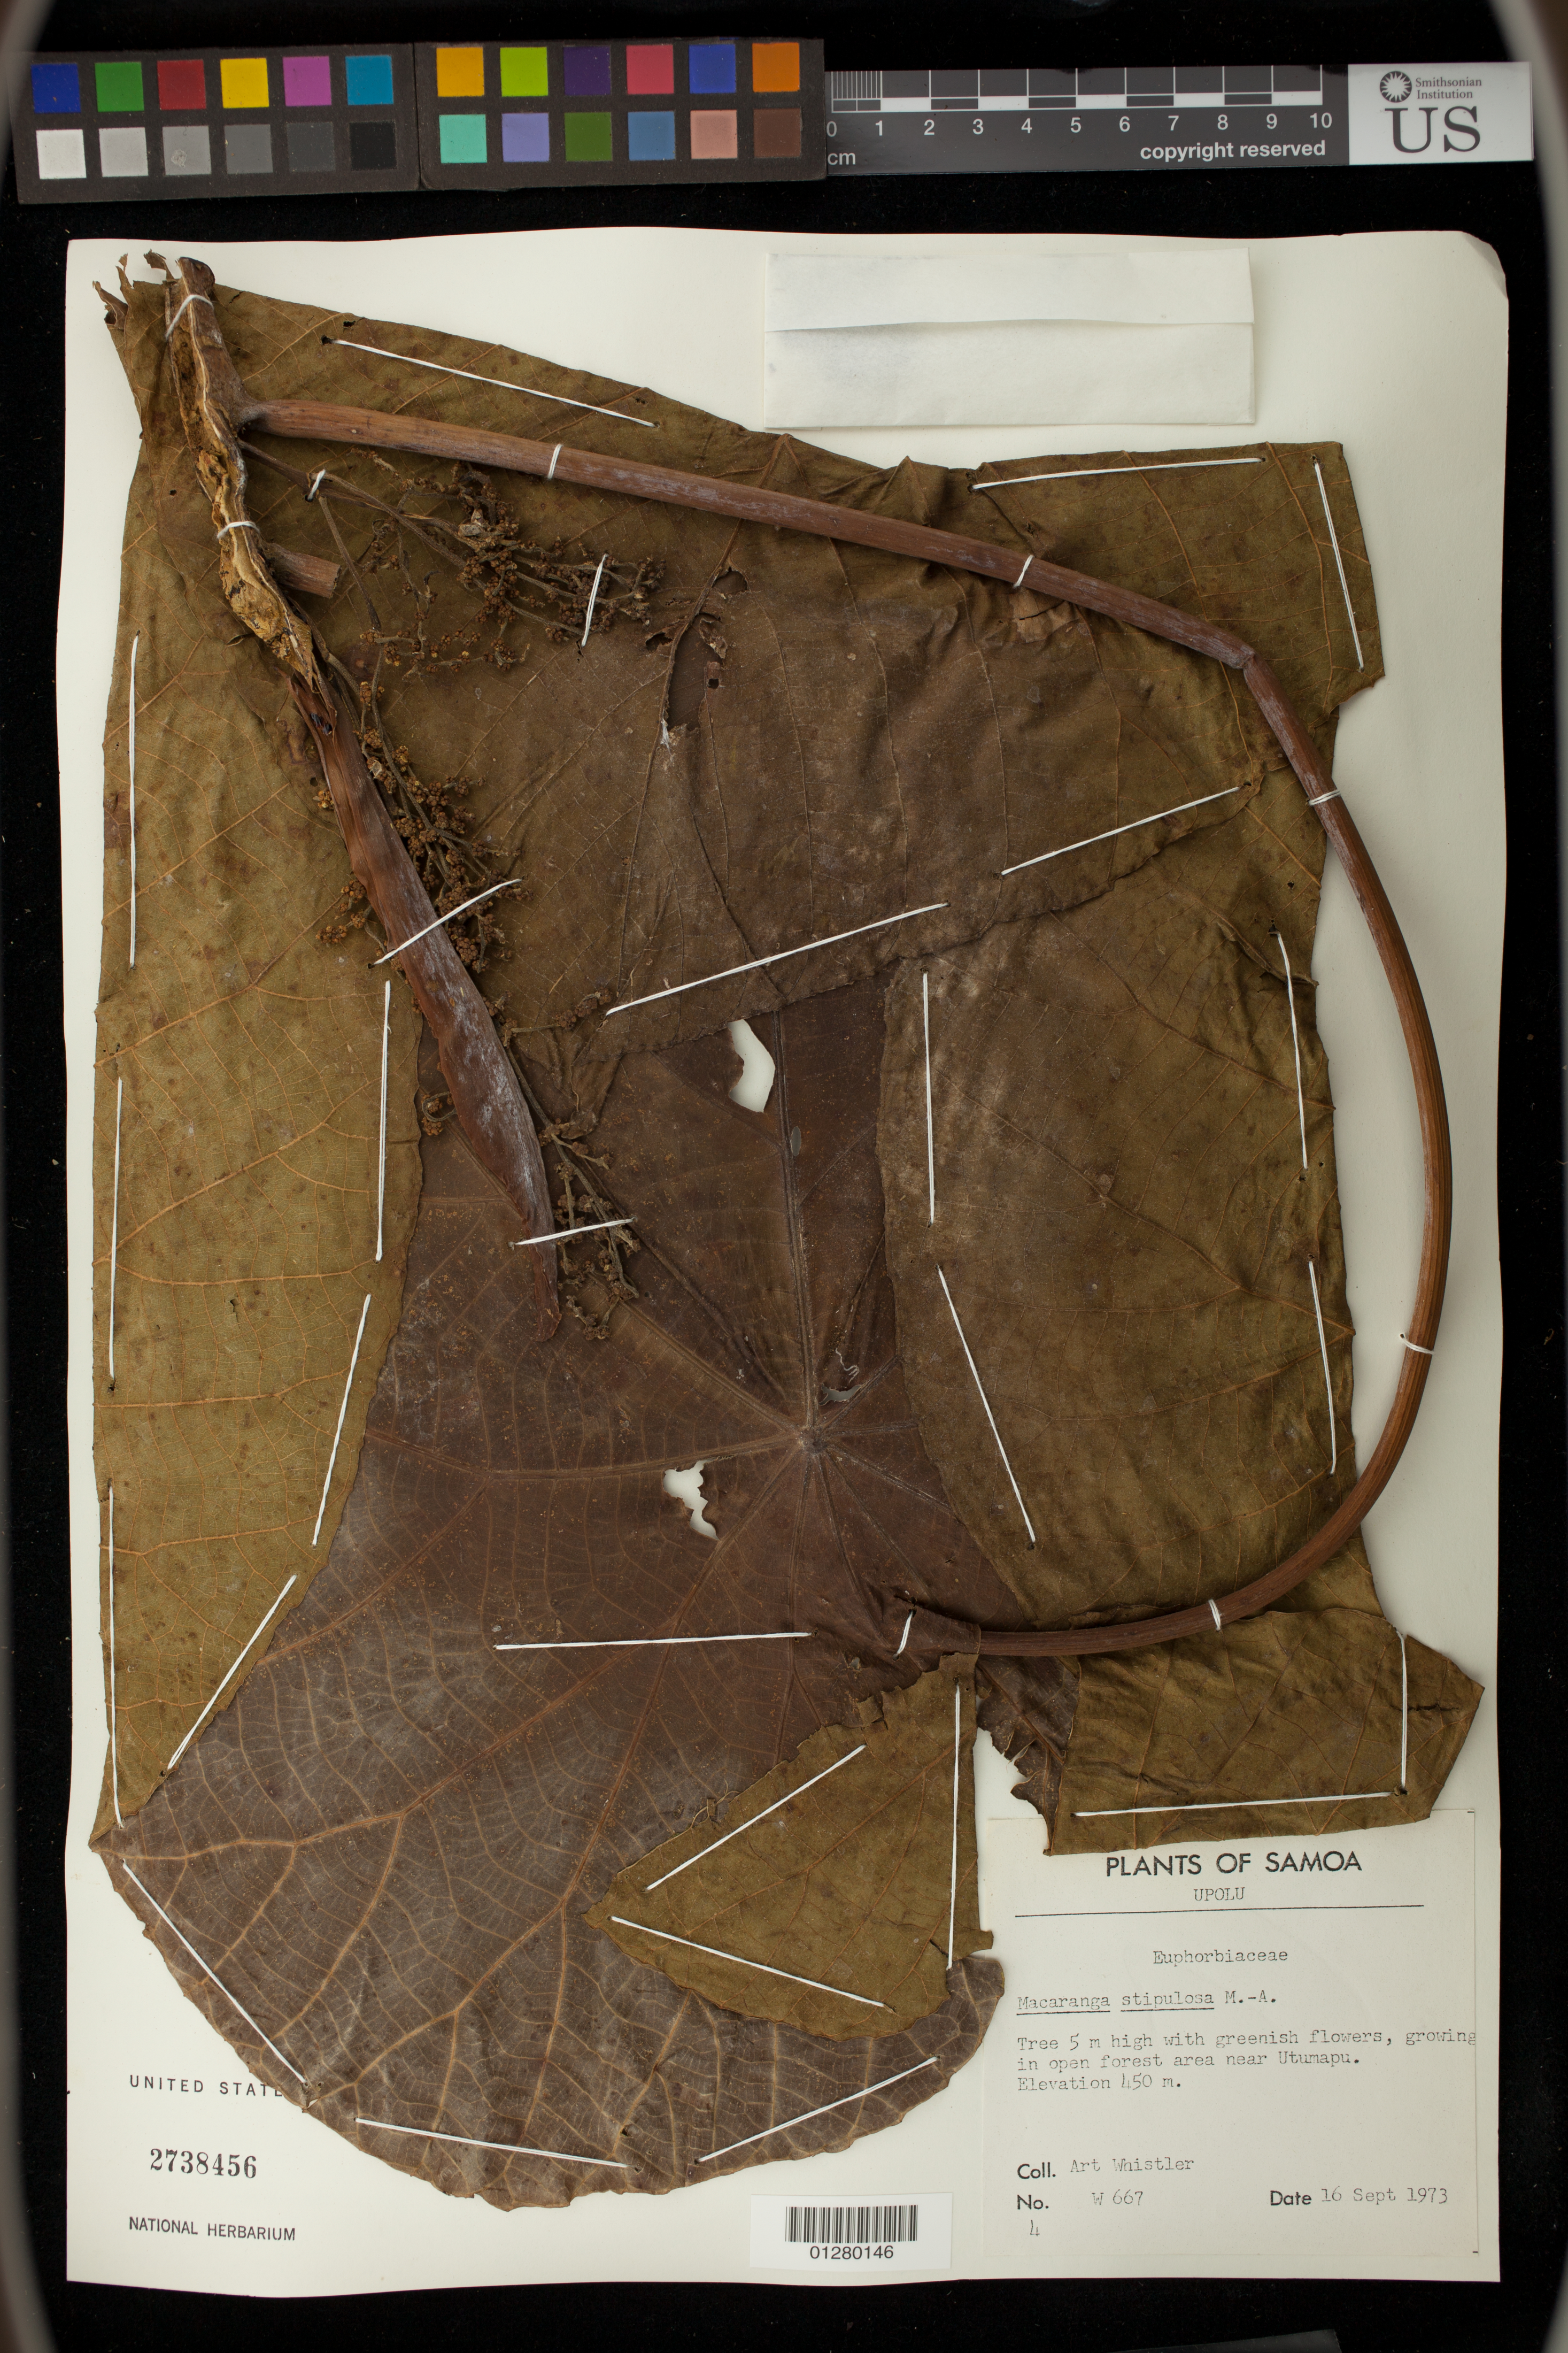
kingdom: Plantae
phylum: Tracheophyta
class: Magnoliopsida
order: Malpighiales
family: Euphorbiaceae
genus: Macaranga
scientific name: Macaranga stipulosa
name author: Müll. Arg. in DC.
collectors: A. Whistler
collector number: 667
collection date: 1973-09-16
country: Samoa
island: Upolu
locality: near Utumapu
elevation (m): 450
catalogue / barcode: US 2738456